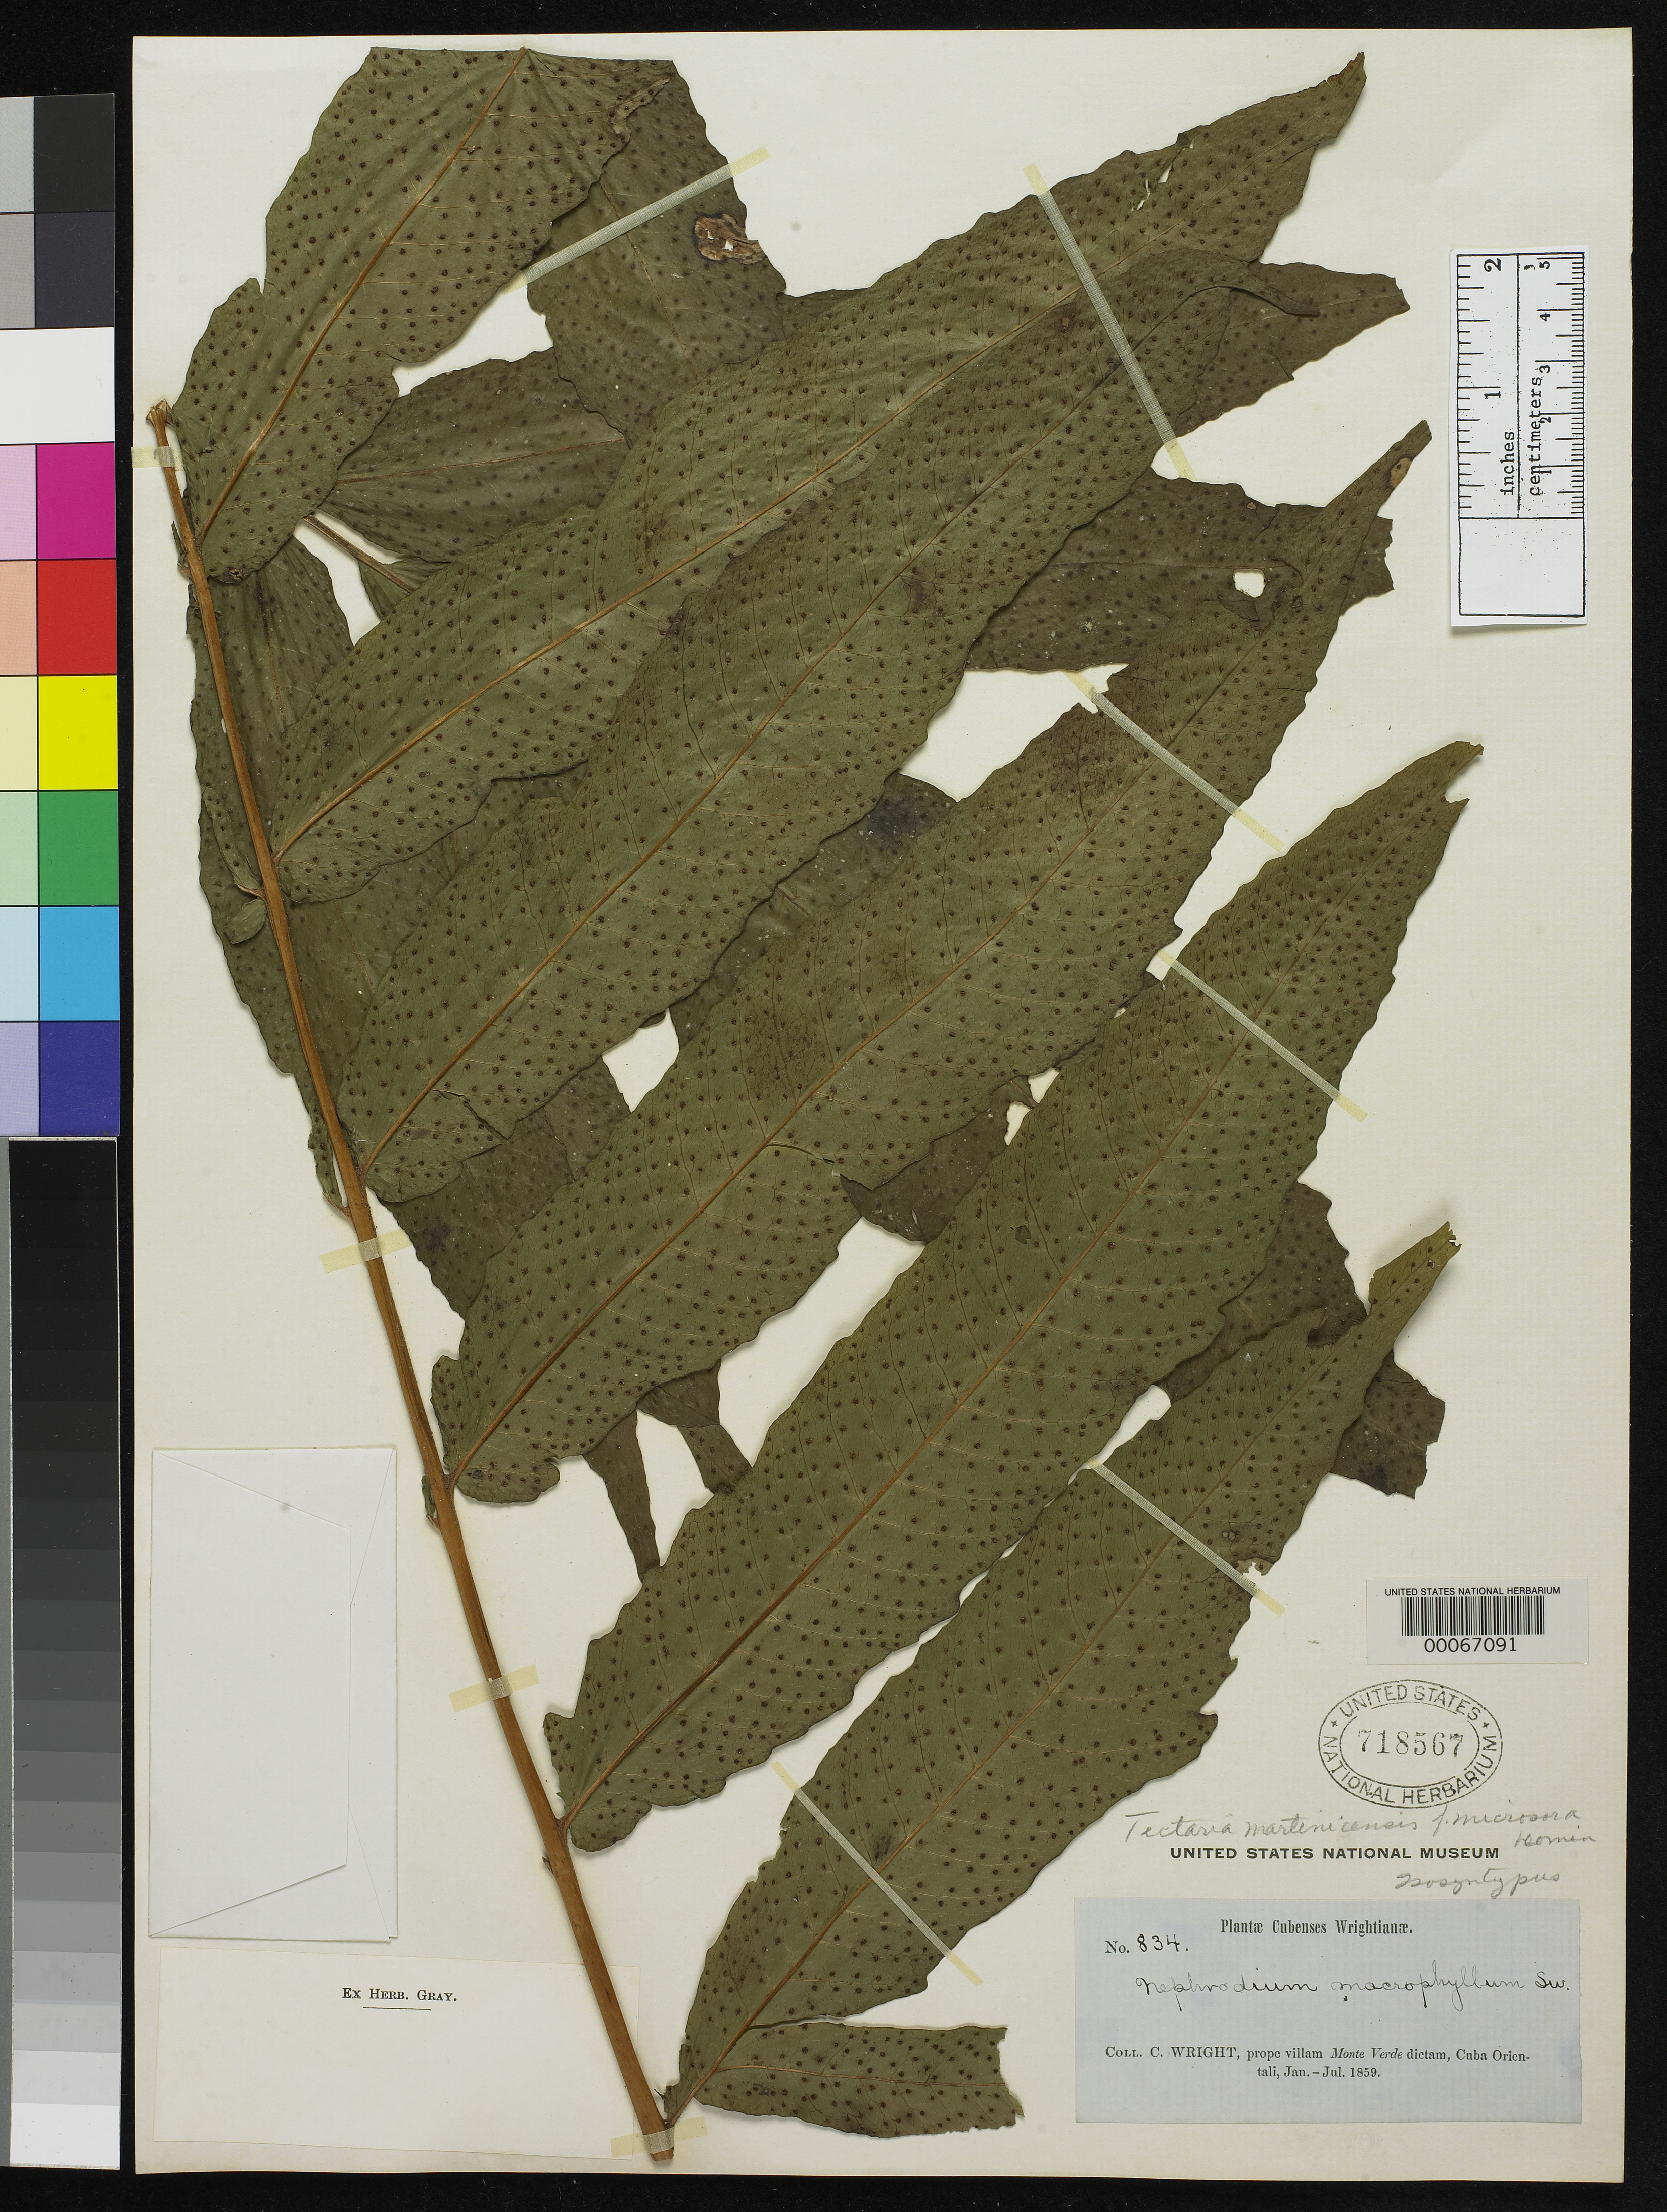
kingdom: Plantae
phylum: Tracheophyta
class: Polypodiopsida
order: Polypodiales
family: Tectariaceae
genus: Tectaria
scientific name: Tectaria martinicensis f. microsora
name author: Domin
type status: Isosyntype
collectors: C. Wright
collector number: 834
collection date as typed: Jan 1859 to -- Jul 1859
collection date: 1859-01/1859-07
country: Cuba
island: Greater Antilles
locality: Prope villam Monte Verde.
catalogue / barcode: US 718567